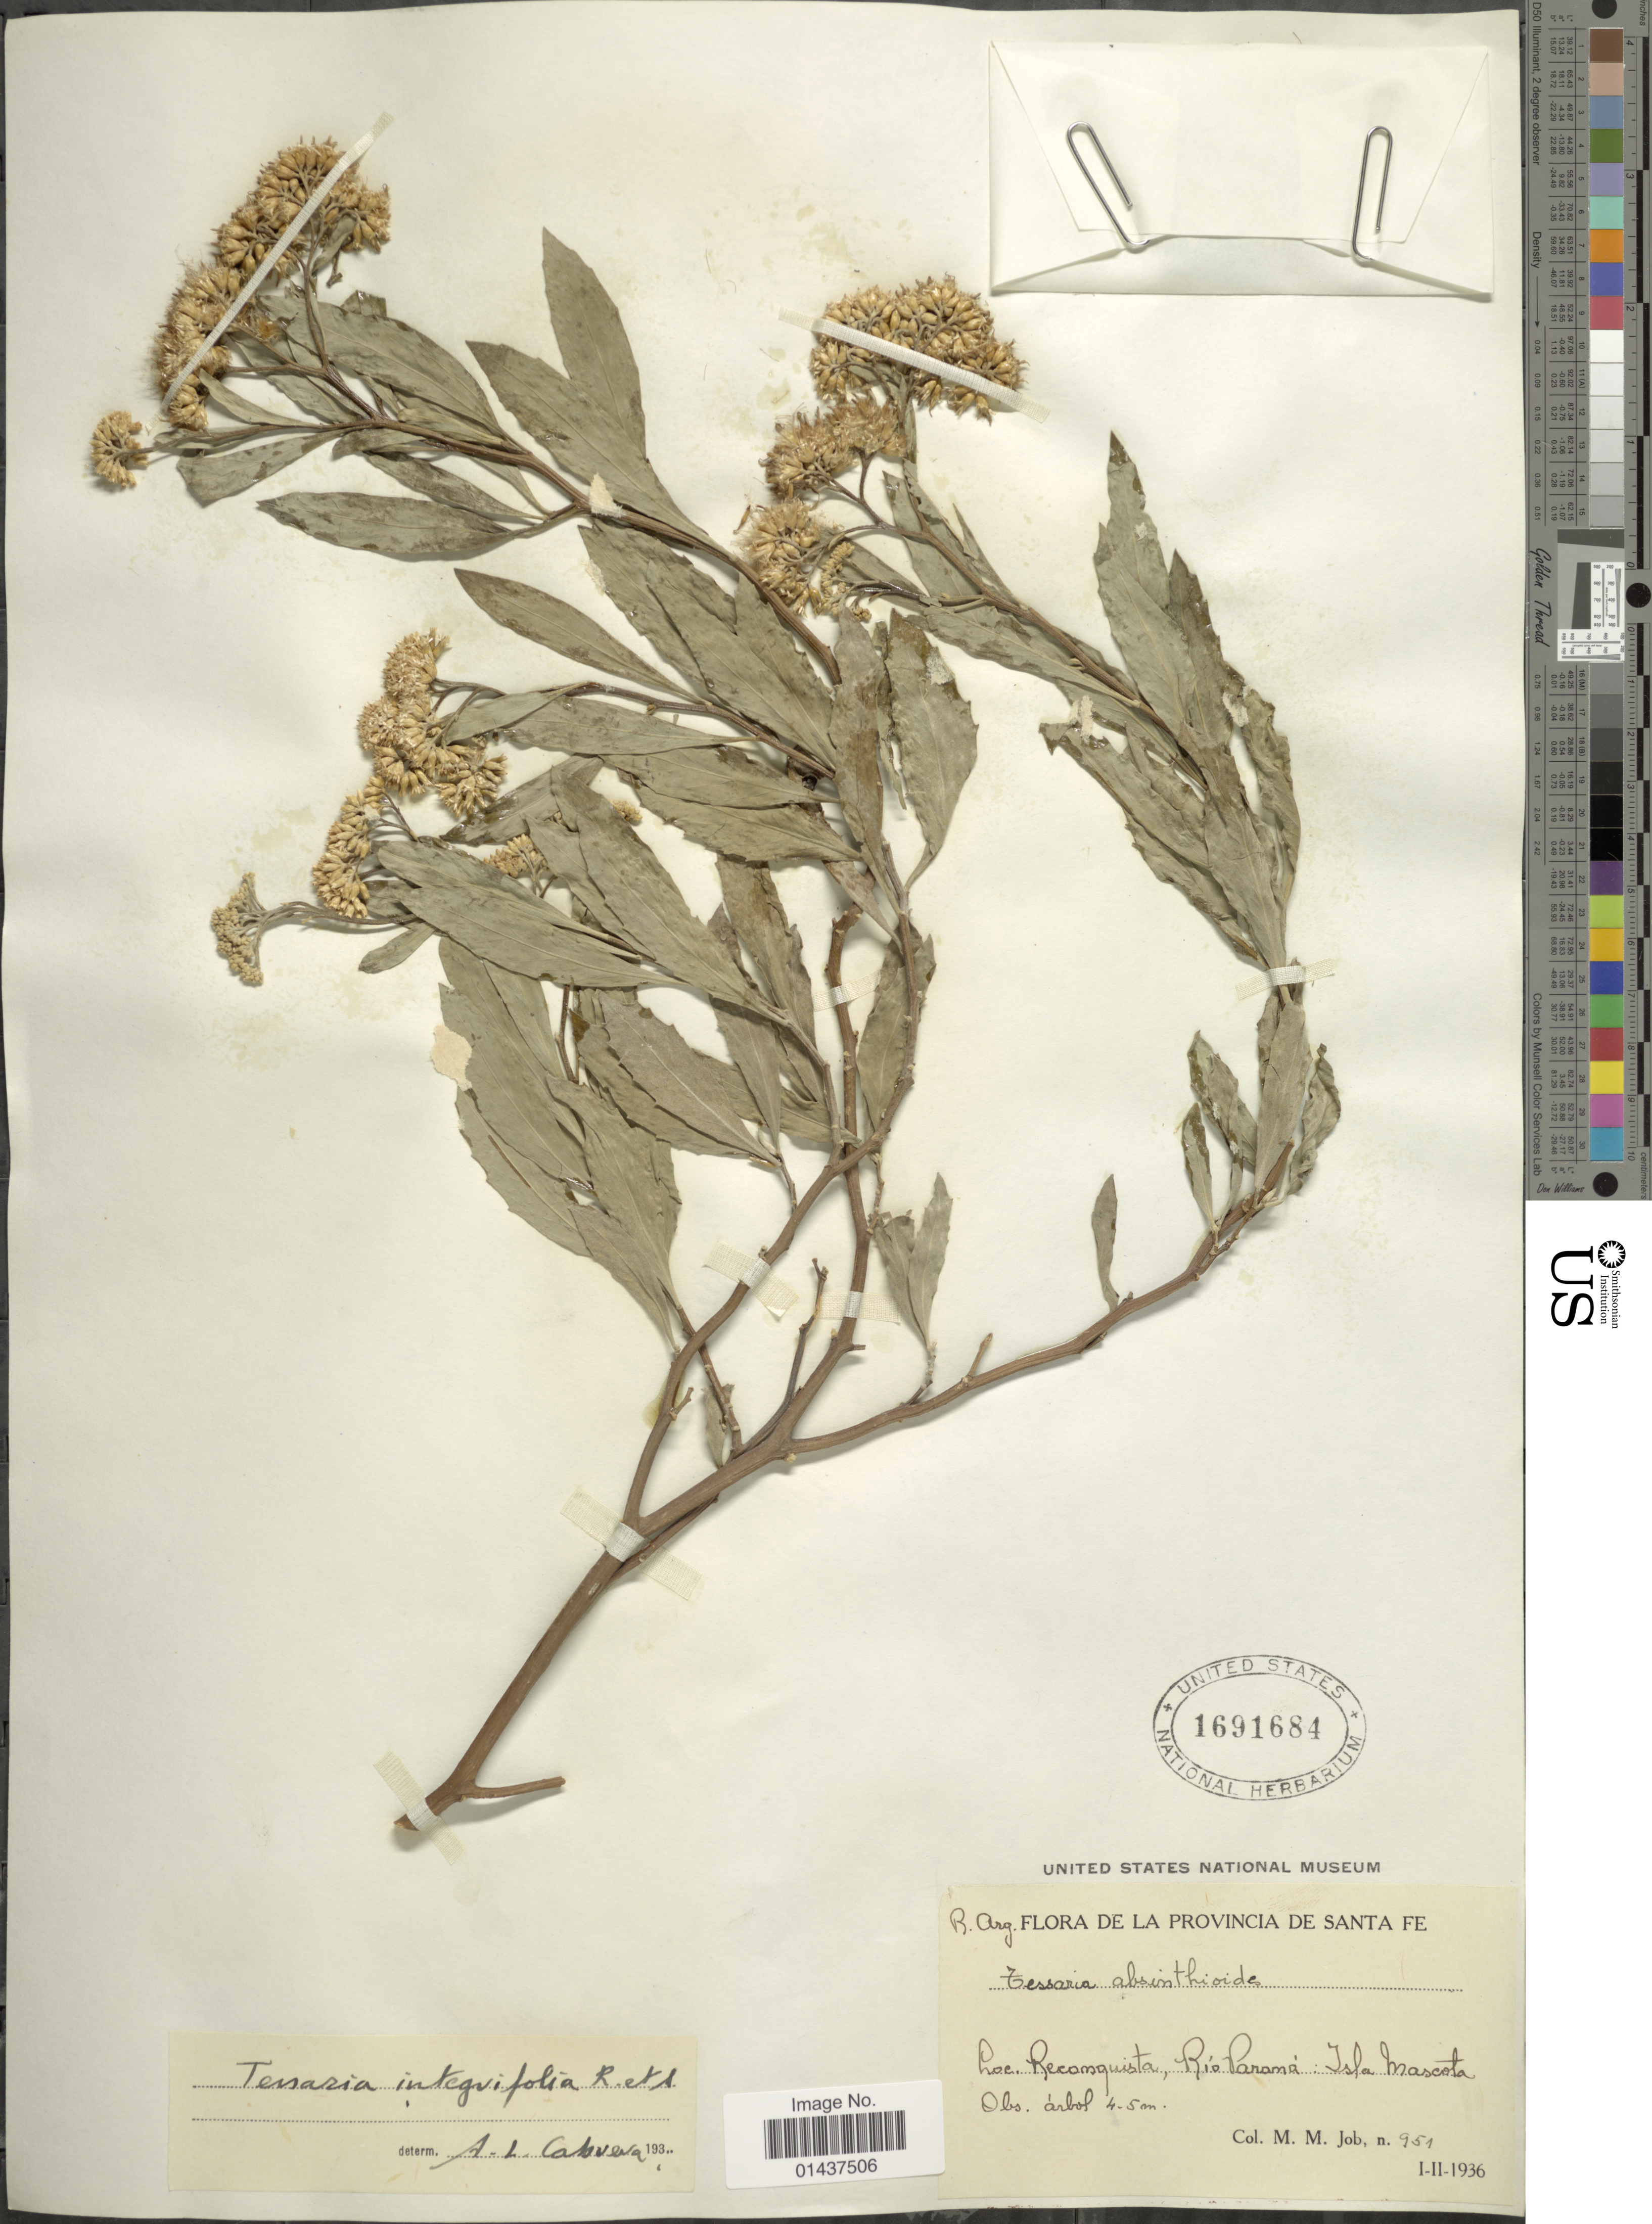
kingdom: Plantae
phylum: Tracheophyta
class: Magnoliopsida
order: Asterales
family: Asteraceae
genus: Tessaria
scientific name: Tessaria integrifolia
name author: Ruiz & Pav.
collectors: M. Job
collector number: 951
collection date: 1936-02-01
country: Argentina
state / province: Santa Fe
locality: Reconquista, Rio Paramá: isla Mascota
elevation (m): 4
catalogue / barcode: US 1691684